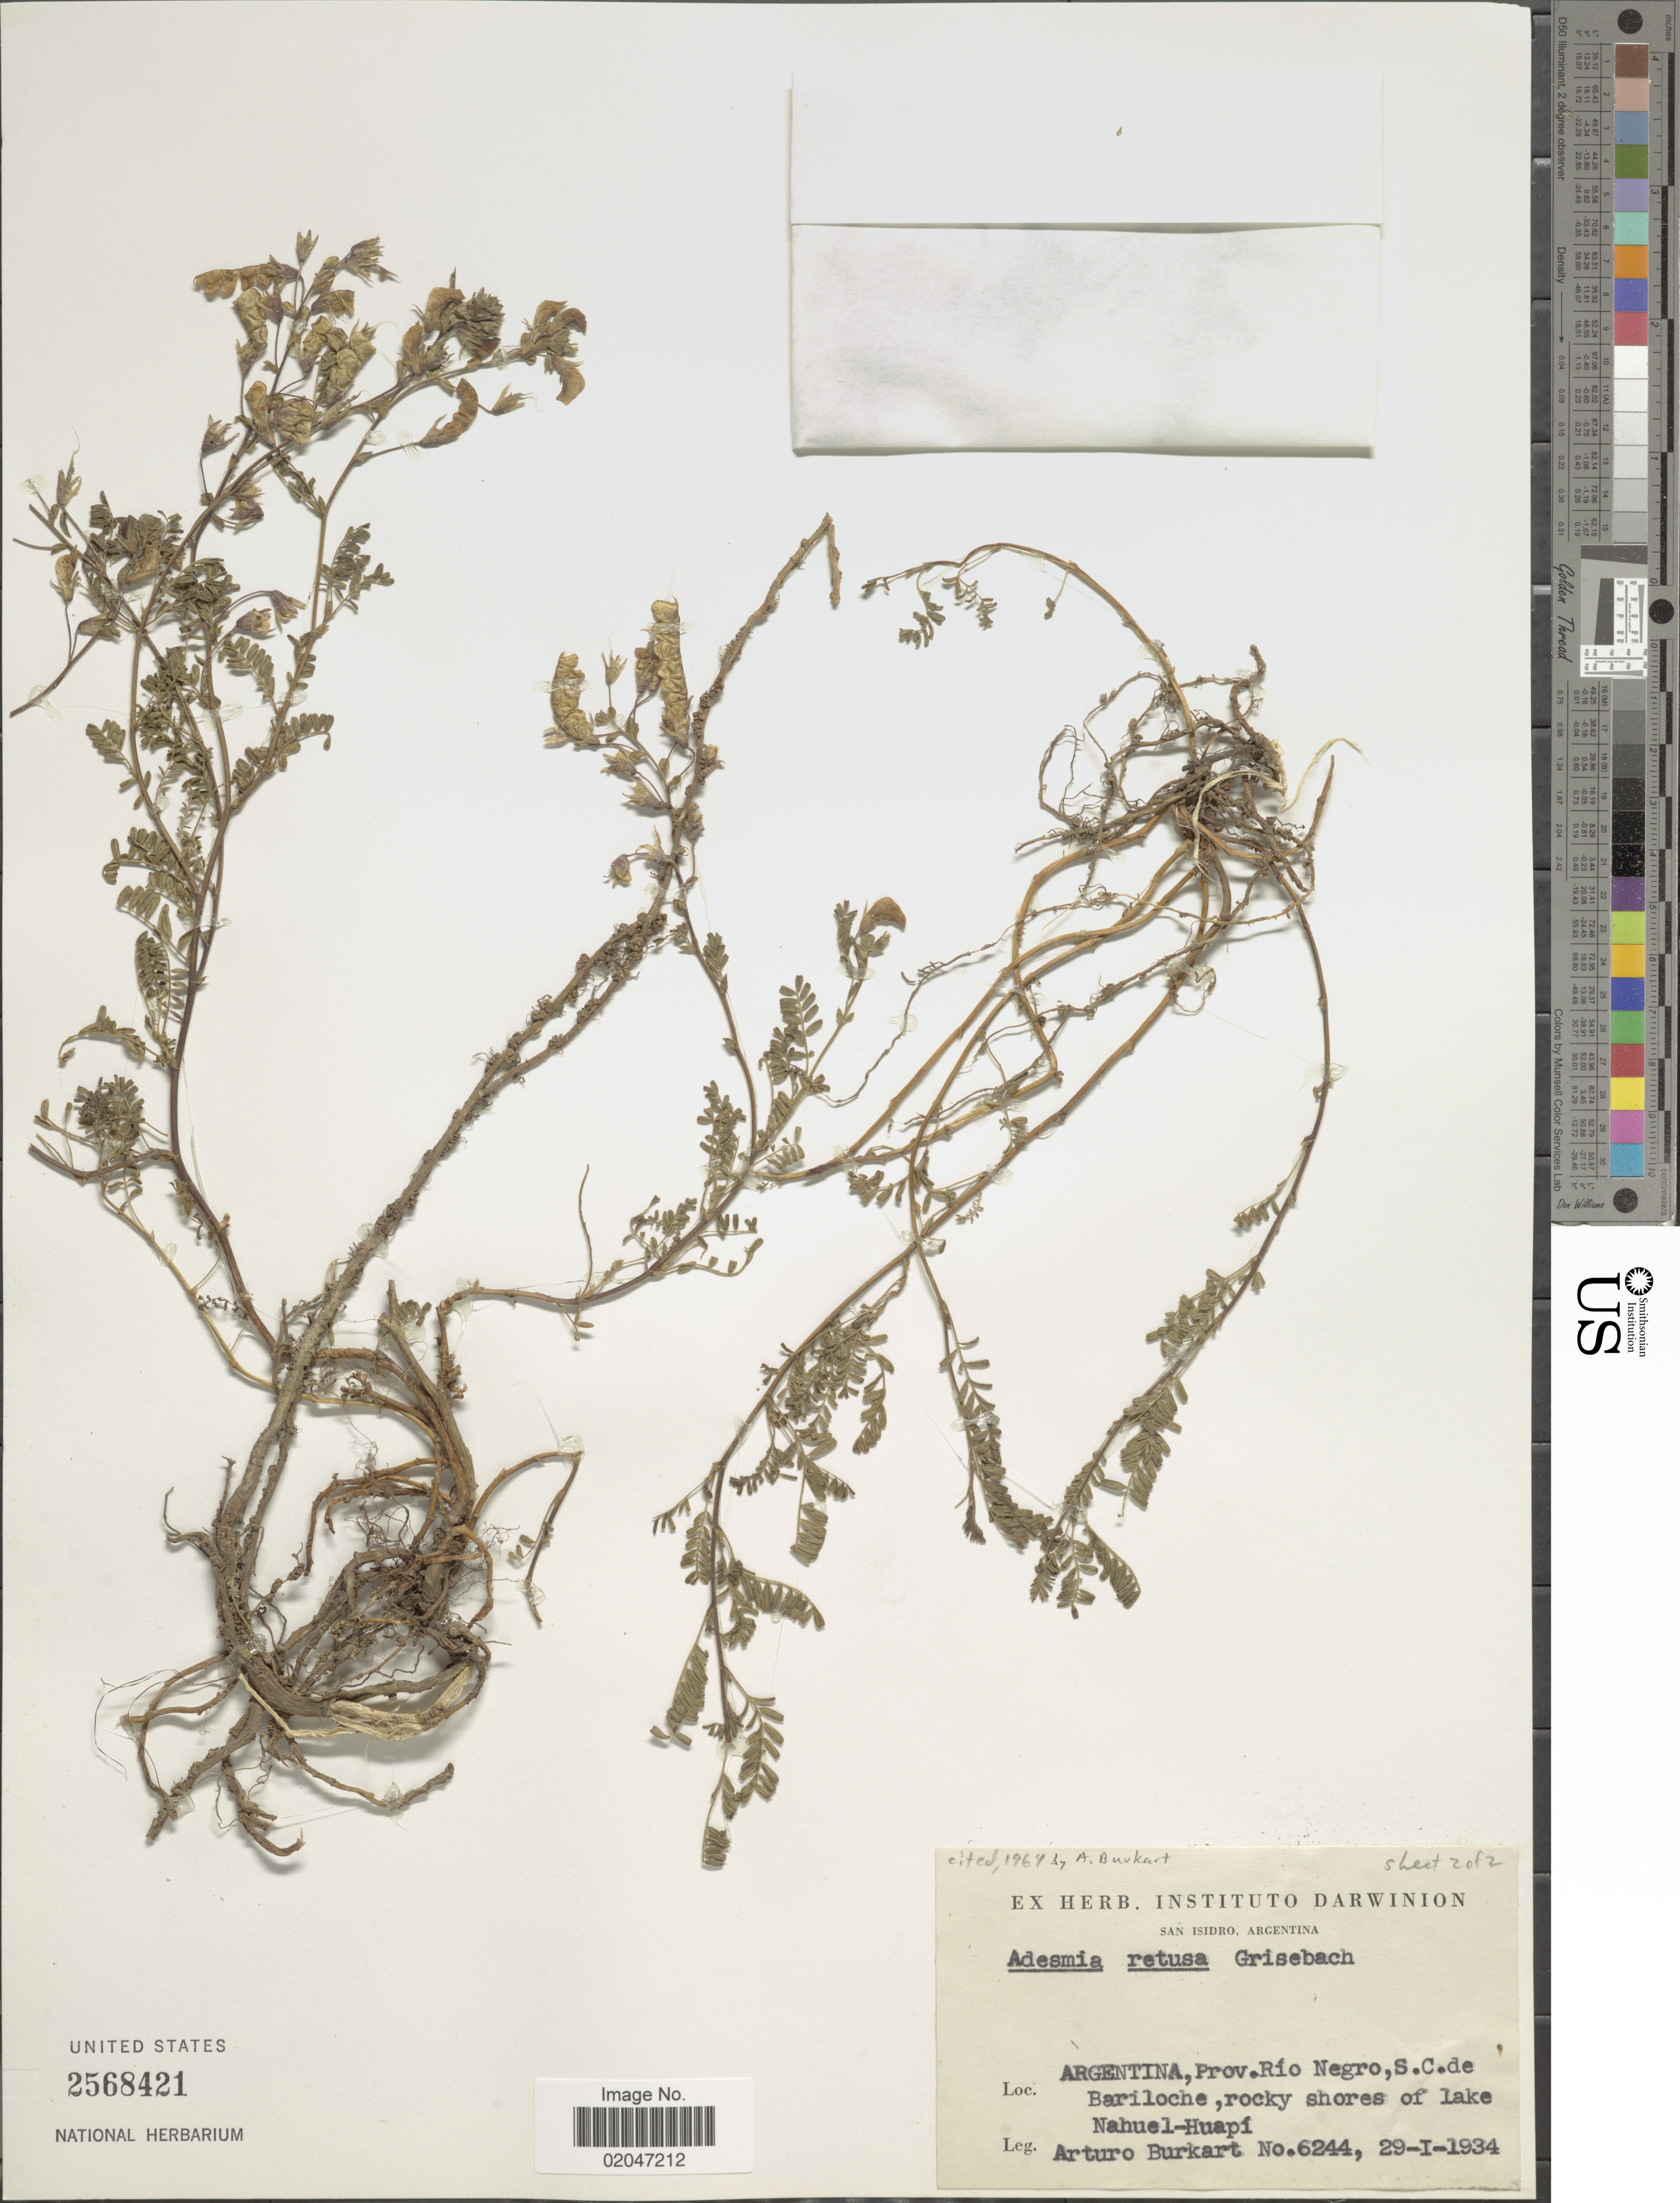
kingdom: Plantae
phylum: Tracheophyta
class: Magnoliopsida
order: Fabales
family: Fabaceae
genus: Adesmia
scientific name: Adesmia retusa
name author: Griseb.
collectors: A. E. Burkart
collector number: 6244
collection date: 1934-01-29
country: Argentina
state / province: Rio Negro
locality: S.C. de Bariloche, rocky shores of Lake Nahuel-Huapí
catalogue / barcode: US 2568421